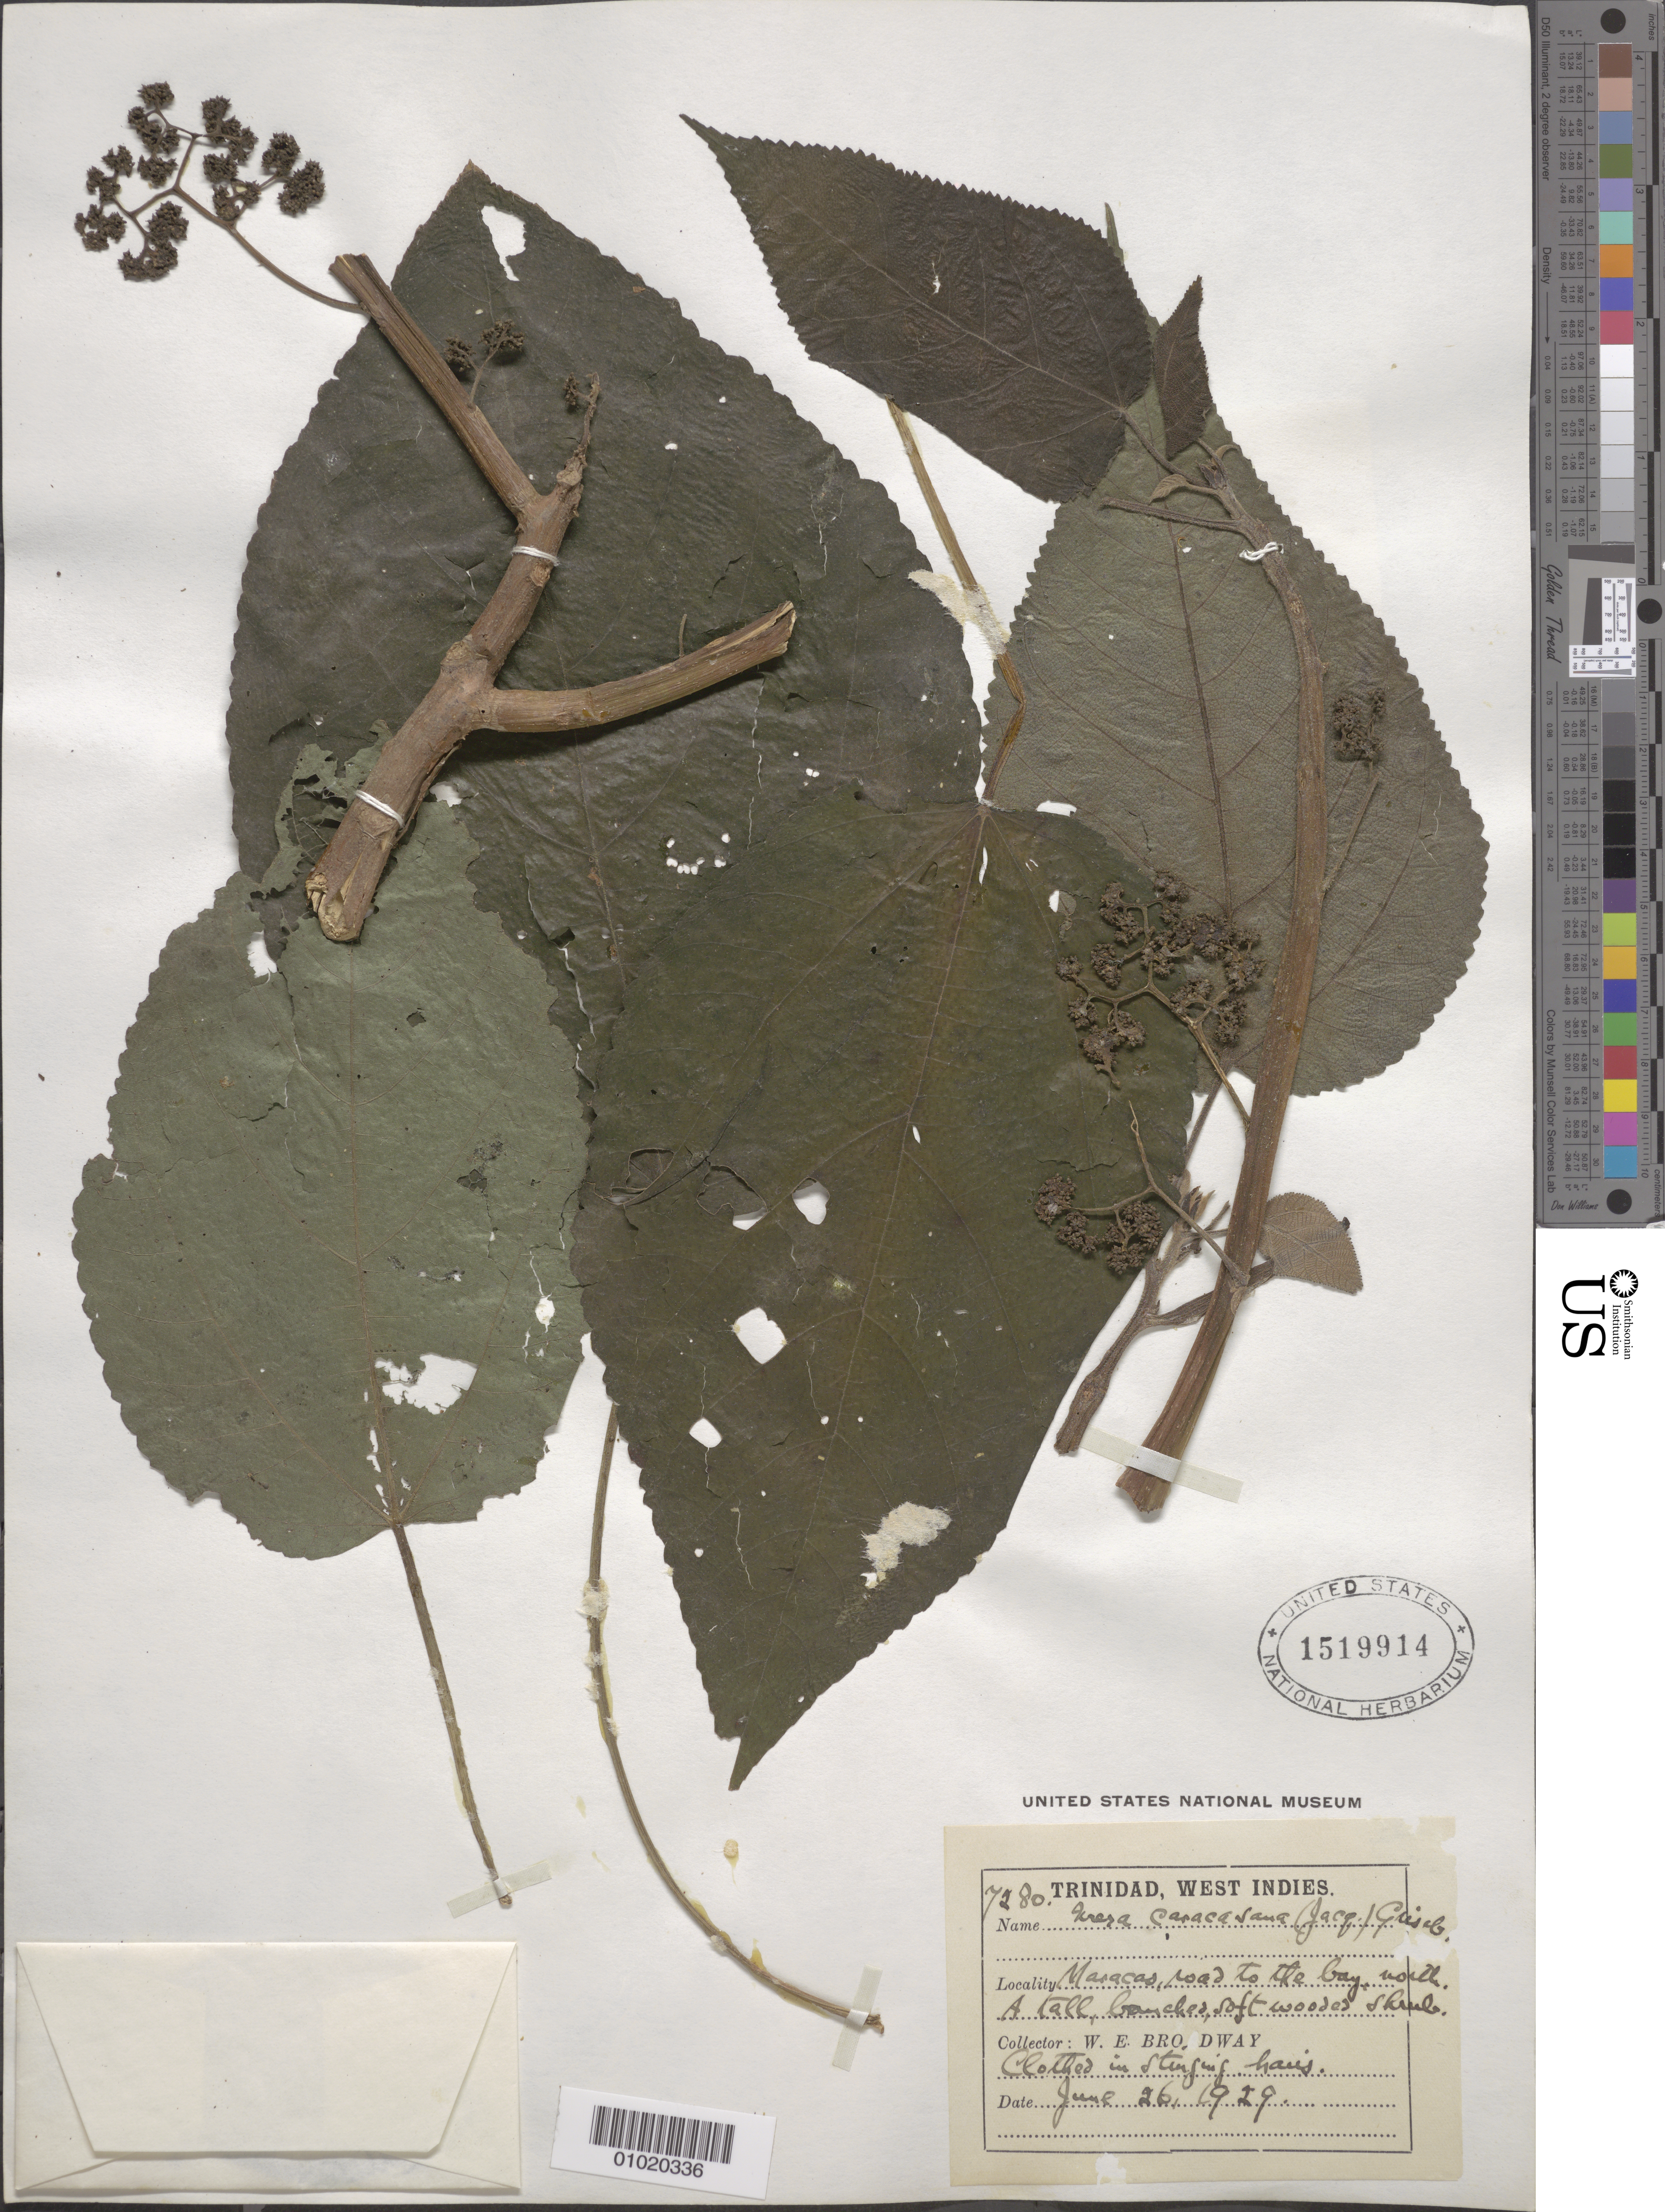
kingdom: Plantae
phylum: Tracheophyta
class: Magnoliopsida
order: Rosales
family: Urticaceae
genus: Urera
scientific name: Urera caracasana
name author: (Jacq.) Gaudich. ex Griseb.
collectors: W. E. Broadway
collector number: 7280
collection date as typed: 26 Jun 1929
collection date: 1929-06-26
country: Trinidad and Tobago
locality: Maracas road to the bay, north.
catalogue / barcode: US 1519914